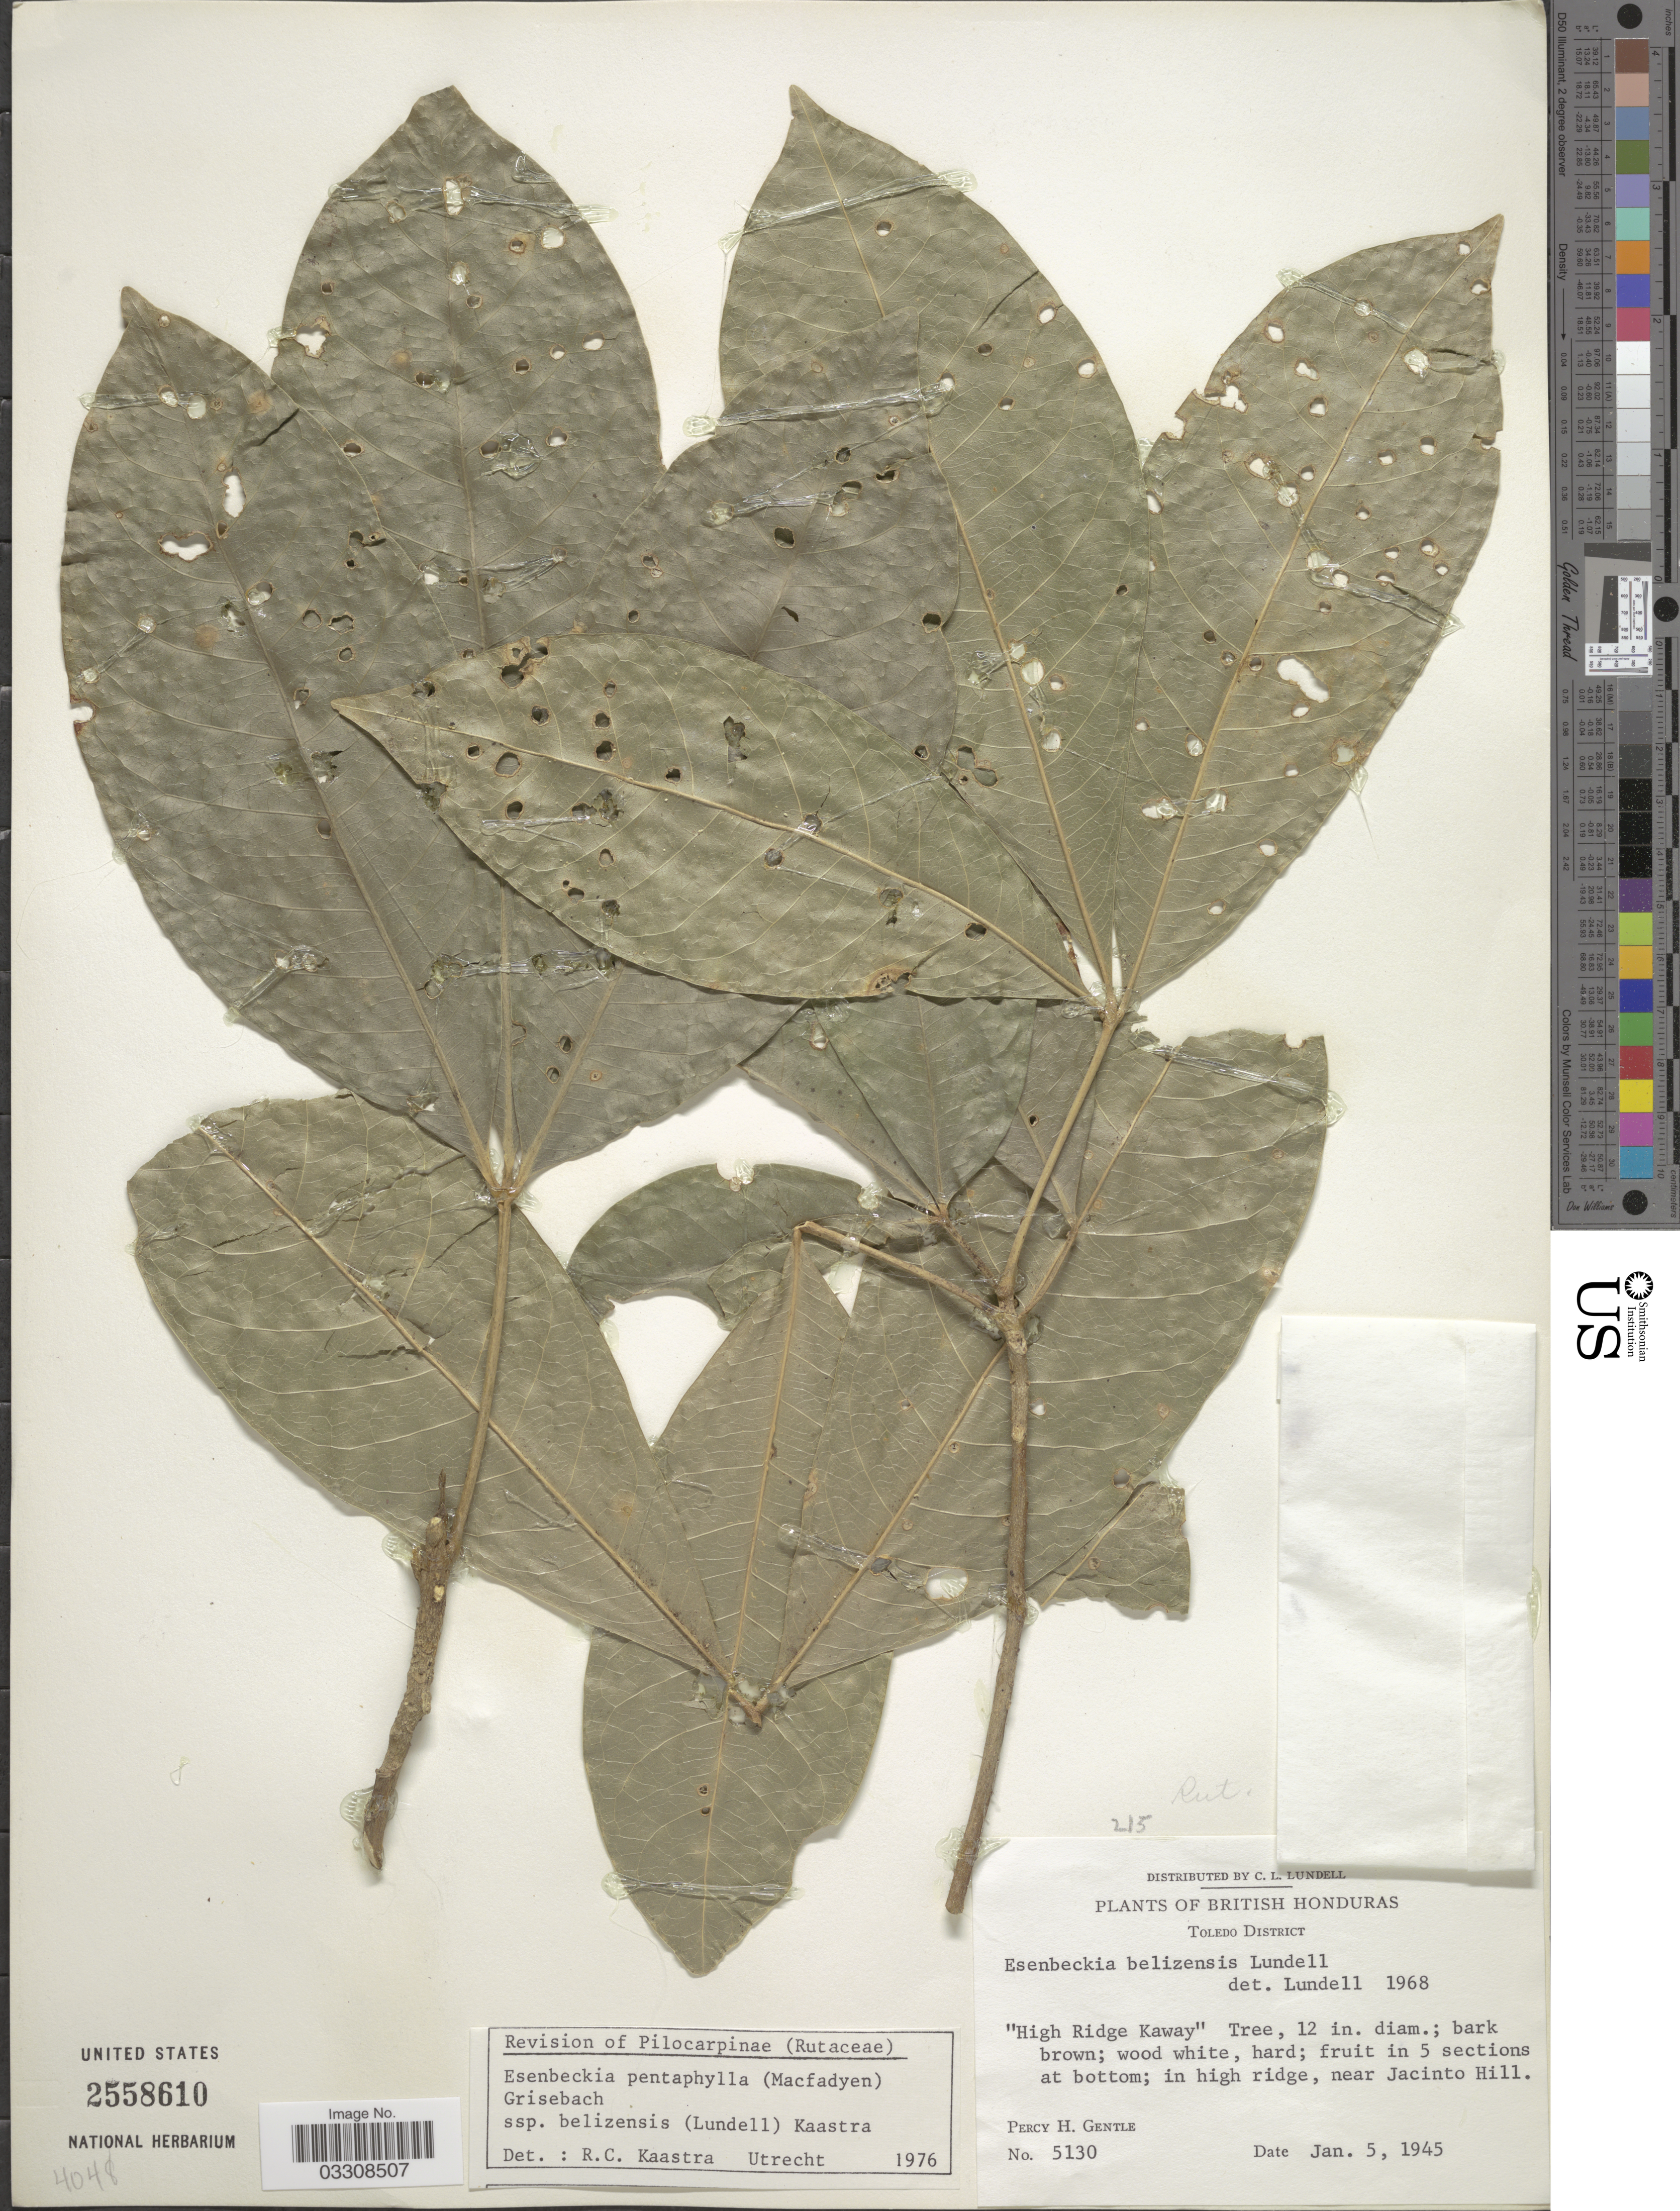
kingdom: Plantae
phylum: Tracheophyta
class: Magnoliopsida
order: Sapindales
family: Rutaceae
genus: Esenbeckia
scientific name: Esenbeckia pentaphylla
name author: (Macfad.) Griseb.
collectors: P. H. Gentle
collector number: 5130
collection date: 1945-01-05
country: Belize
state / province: Toledo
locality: British Honduras. Near Jacinto Hill.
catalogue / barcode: US 2558610